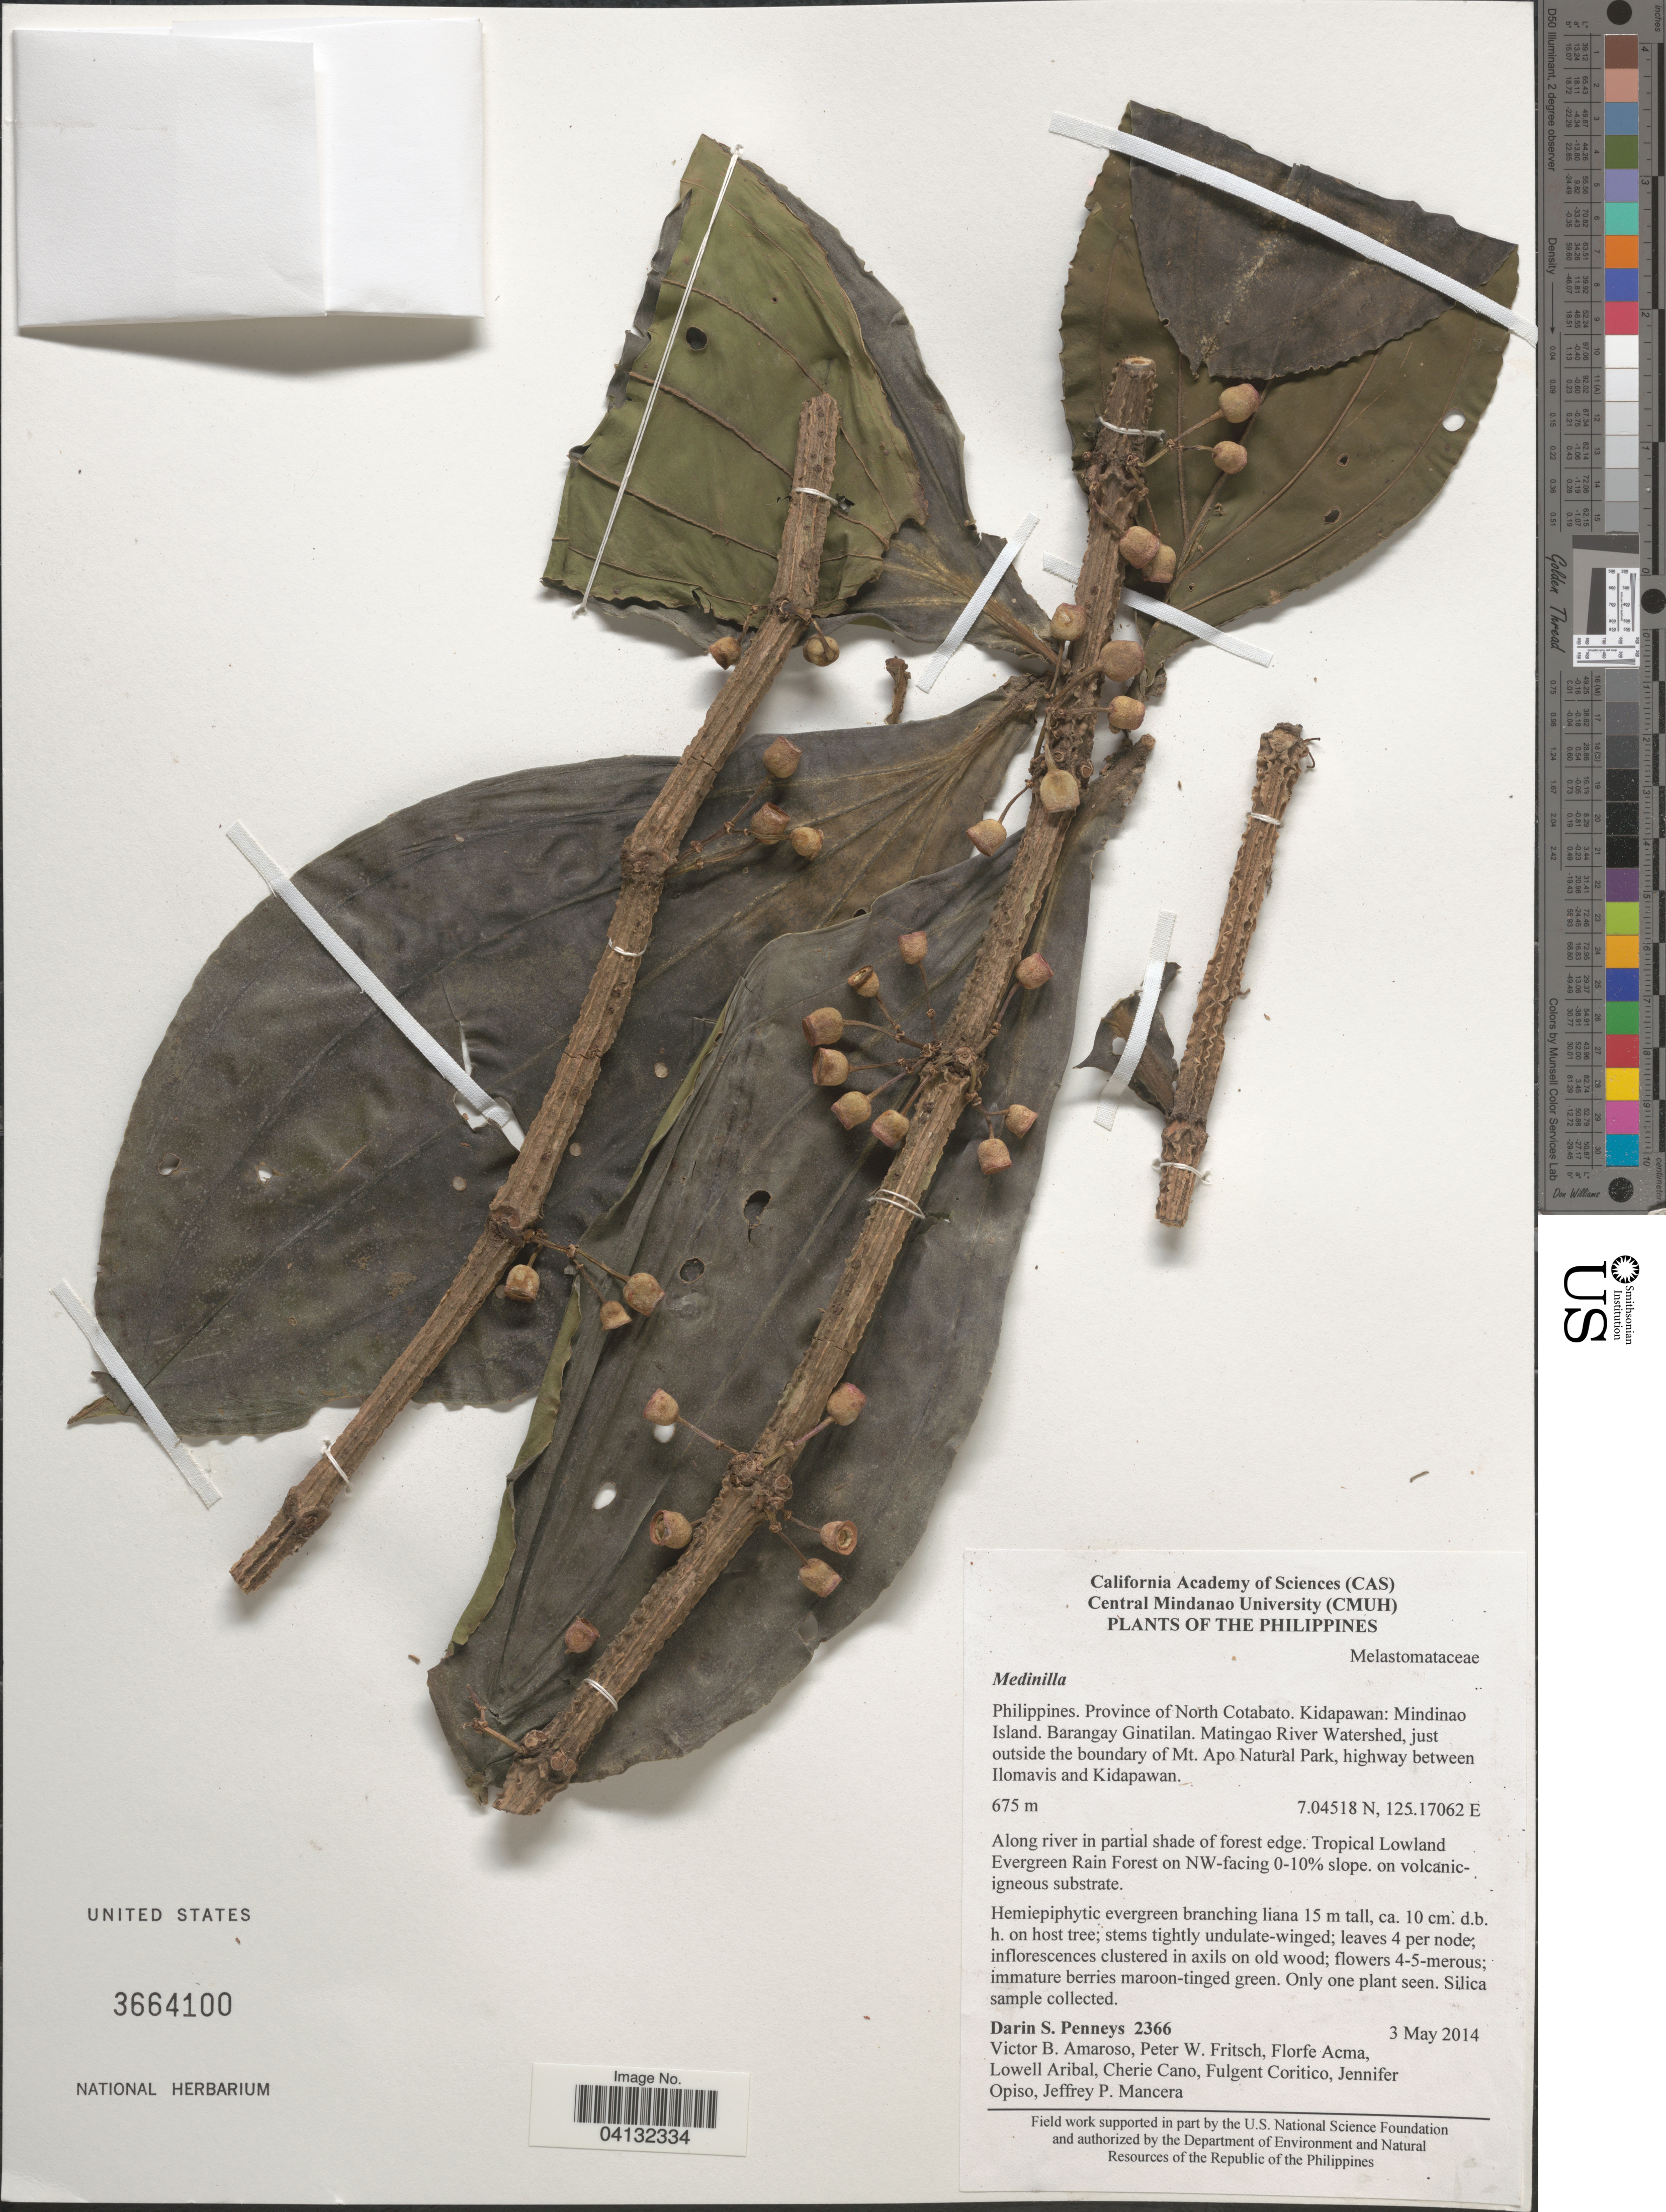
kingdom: Plantae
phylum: Tracheophyta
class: Magnoliopsida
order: Myrtales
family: Melastomataceae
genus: Medinilla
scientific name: Medinilla sp.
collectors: D. S. Penneys, V. Amoroso, P. W. Fritsch, F. Acma & et al.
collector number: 2366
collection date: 2014-05-03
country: Philippines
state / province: Soccsksargen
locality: Province of North Cotabato. Kidapawan: Mindinao Island. Barangay Ginatilan. Matingao River Watershed, just outside the boundary of Mt. Apo Natural Park, highway between Ilomavis and Kidapawan. Tropical Lowland Evergreen Rain Forest on NW-facing 0-10% slope.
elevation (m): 675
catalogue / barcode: US 3664100